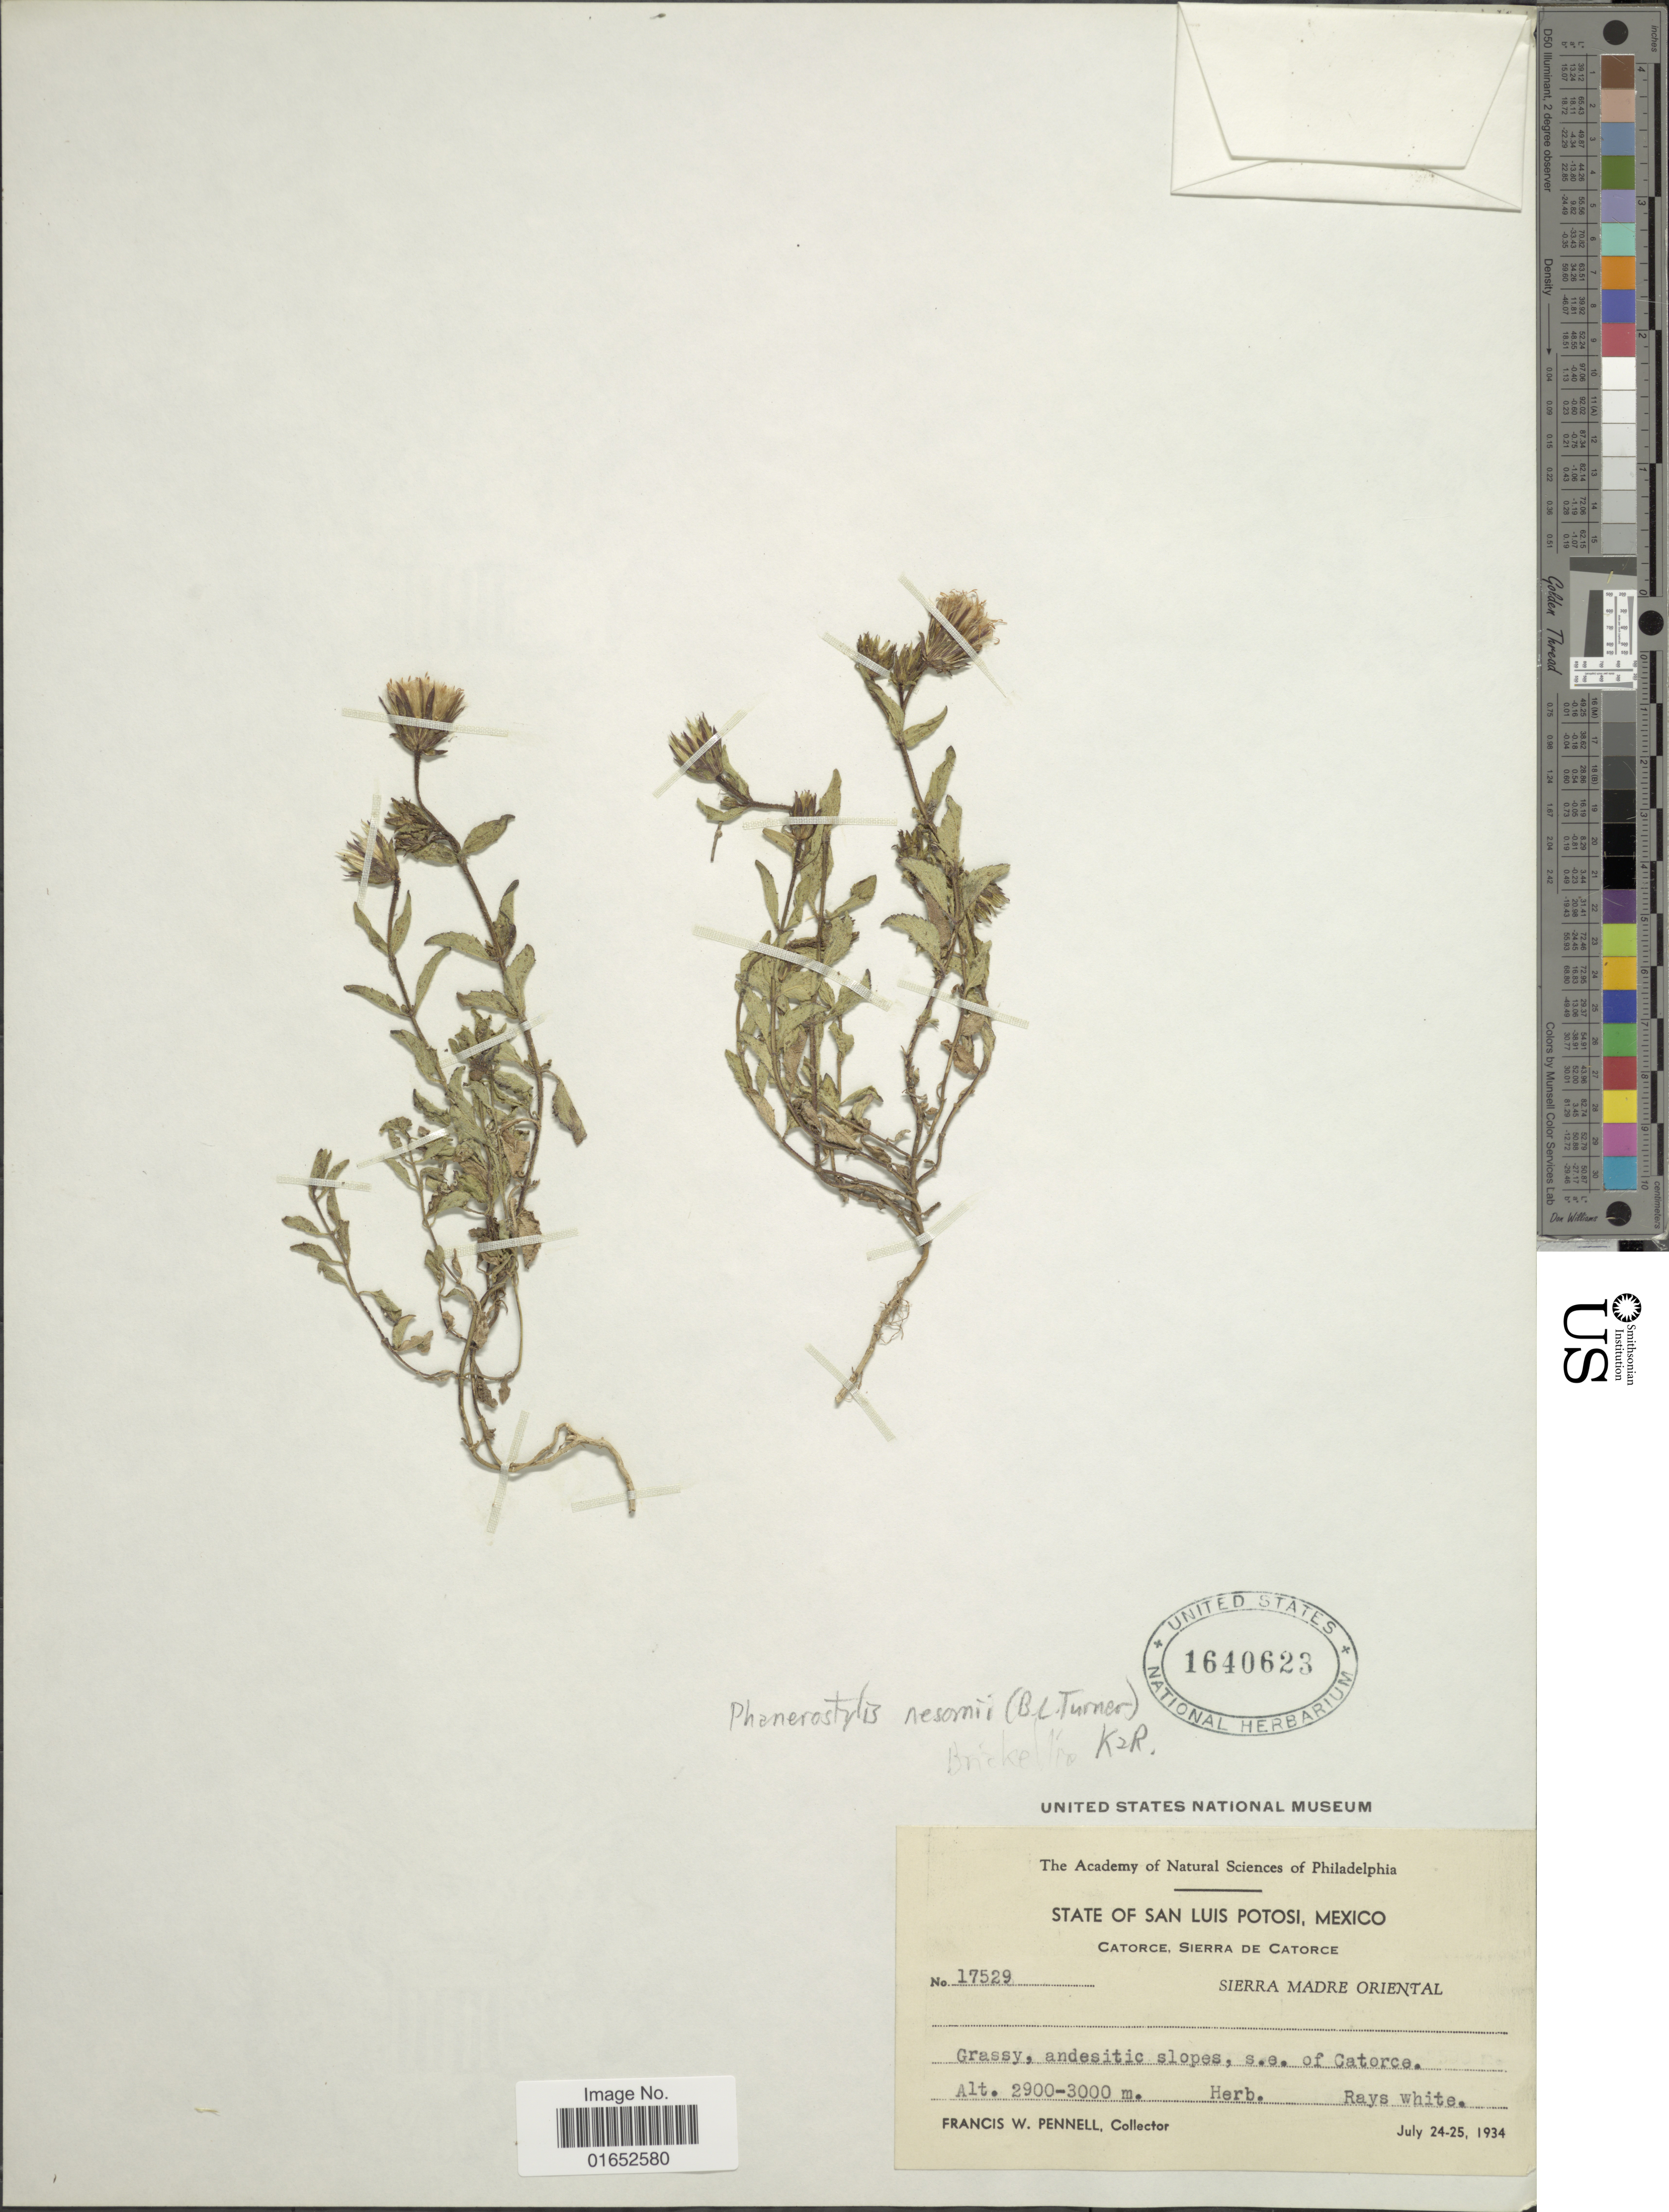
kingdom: Plantae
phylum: Tracheophyta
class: Magnoliopsida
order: Asterales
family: Asteraceae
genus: Phanerostylis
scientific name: Phanerostylis nesomii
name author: (B.L. Turner) R.M. King & H. Rob.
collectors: F. W. Pennell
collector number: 17529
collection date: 1934-07-24/1934-07-25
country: Mexico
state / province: San Luis Potosí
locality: Catorce, Sierra de Catorce, Sierra Madre Oriental, Grassy, andesitic slopes, s.e. of Catorce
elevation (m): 2900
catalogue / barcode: US 1640623